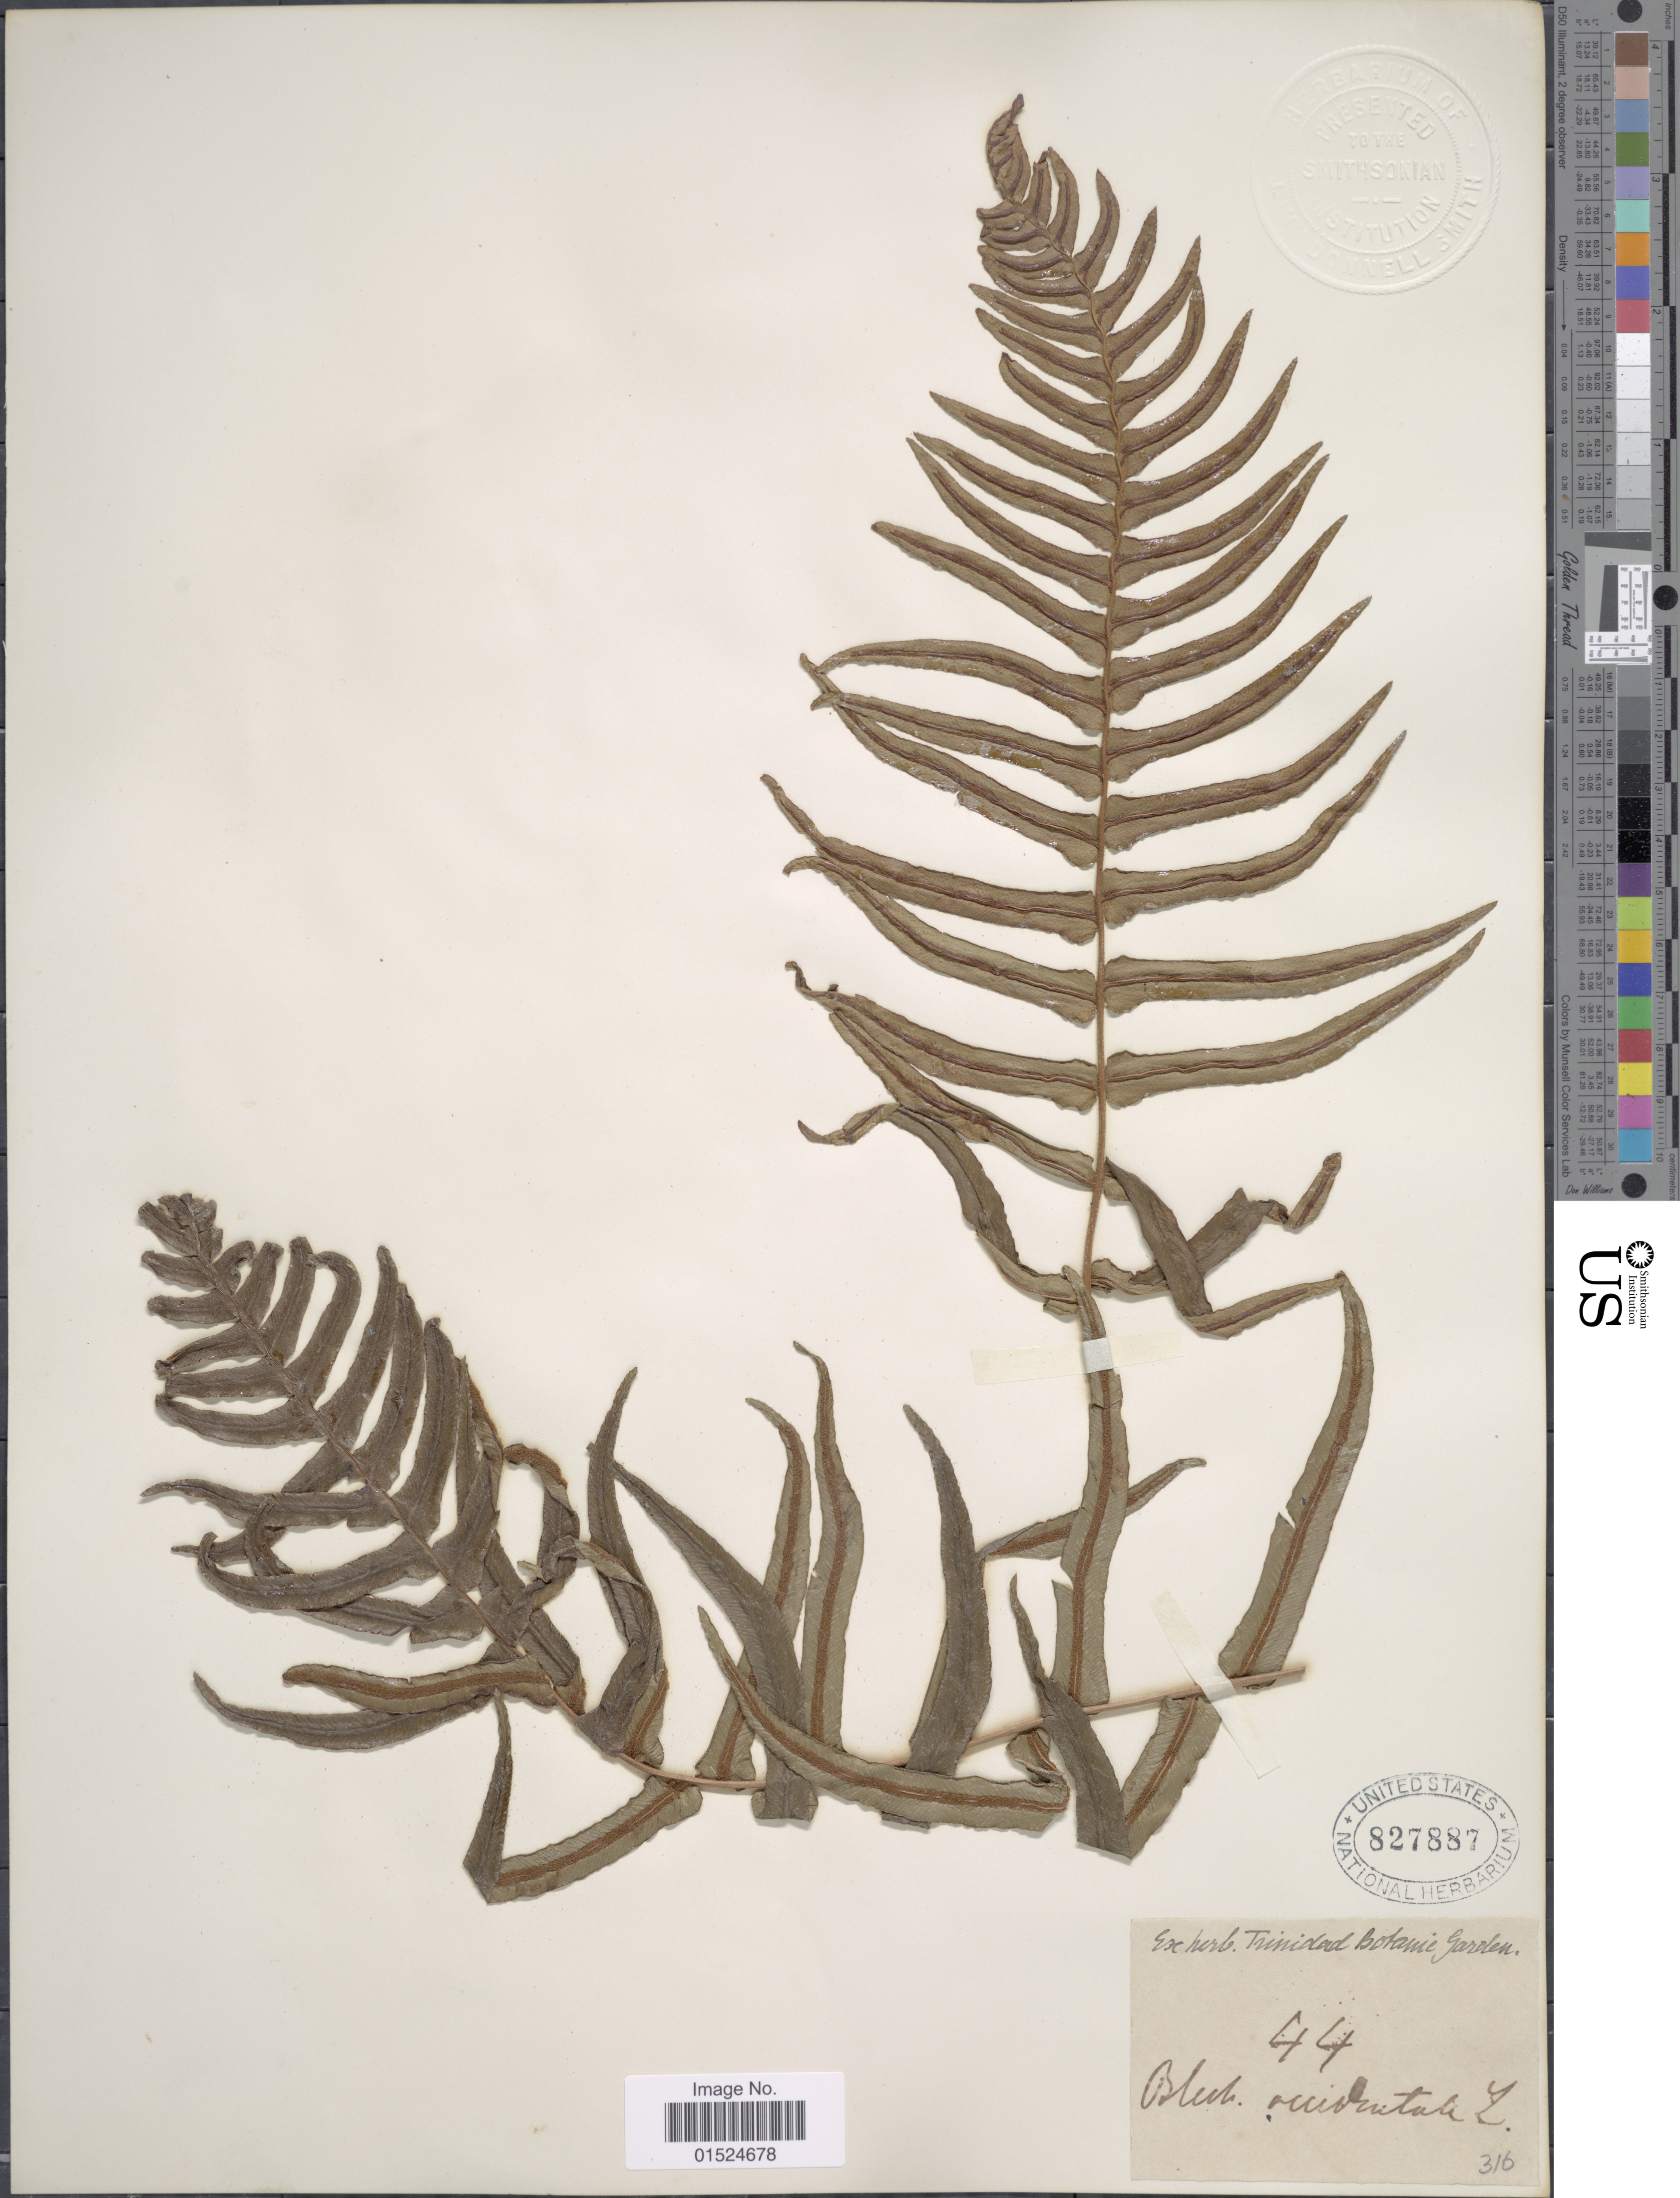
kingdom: Plantae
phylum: Tracheophyta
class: Polypodiopsida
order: Polypodiales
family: Blechnaceae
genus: Blechnum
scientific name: Blechnum falciculatum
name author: C. Presl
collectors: ex herb. Bot. Gard. Trinidad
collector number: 316?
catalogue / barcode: US 827887